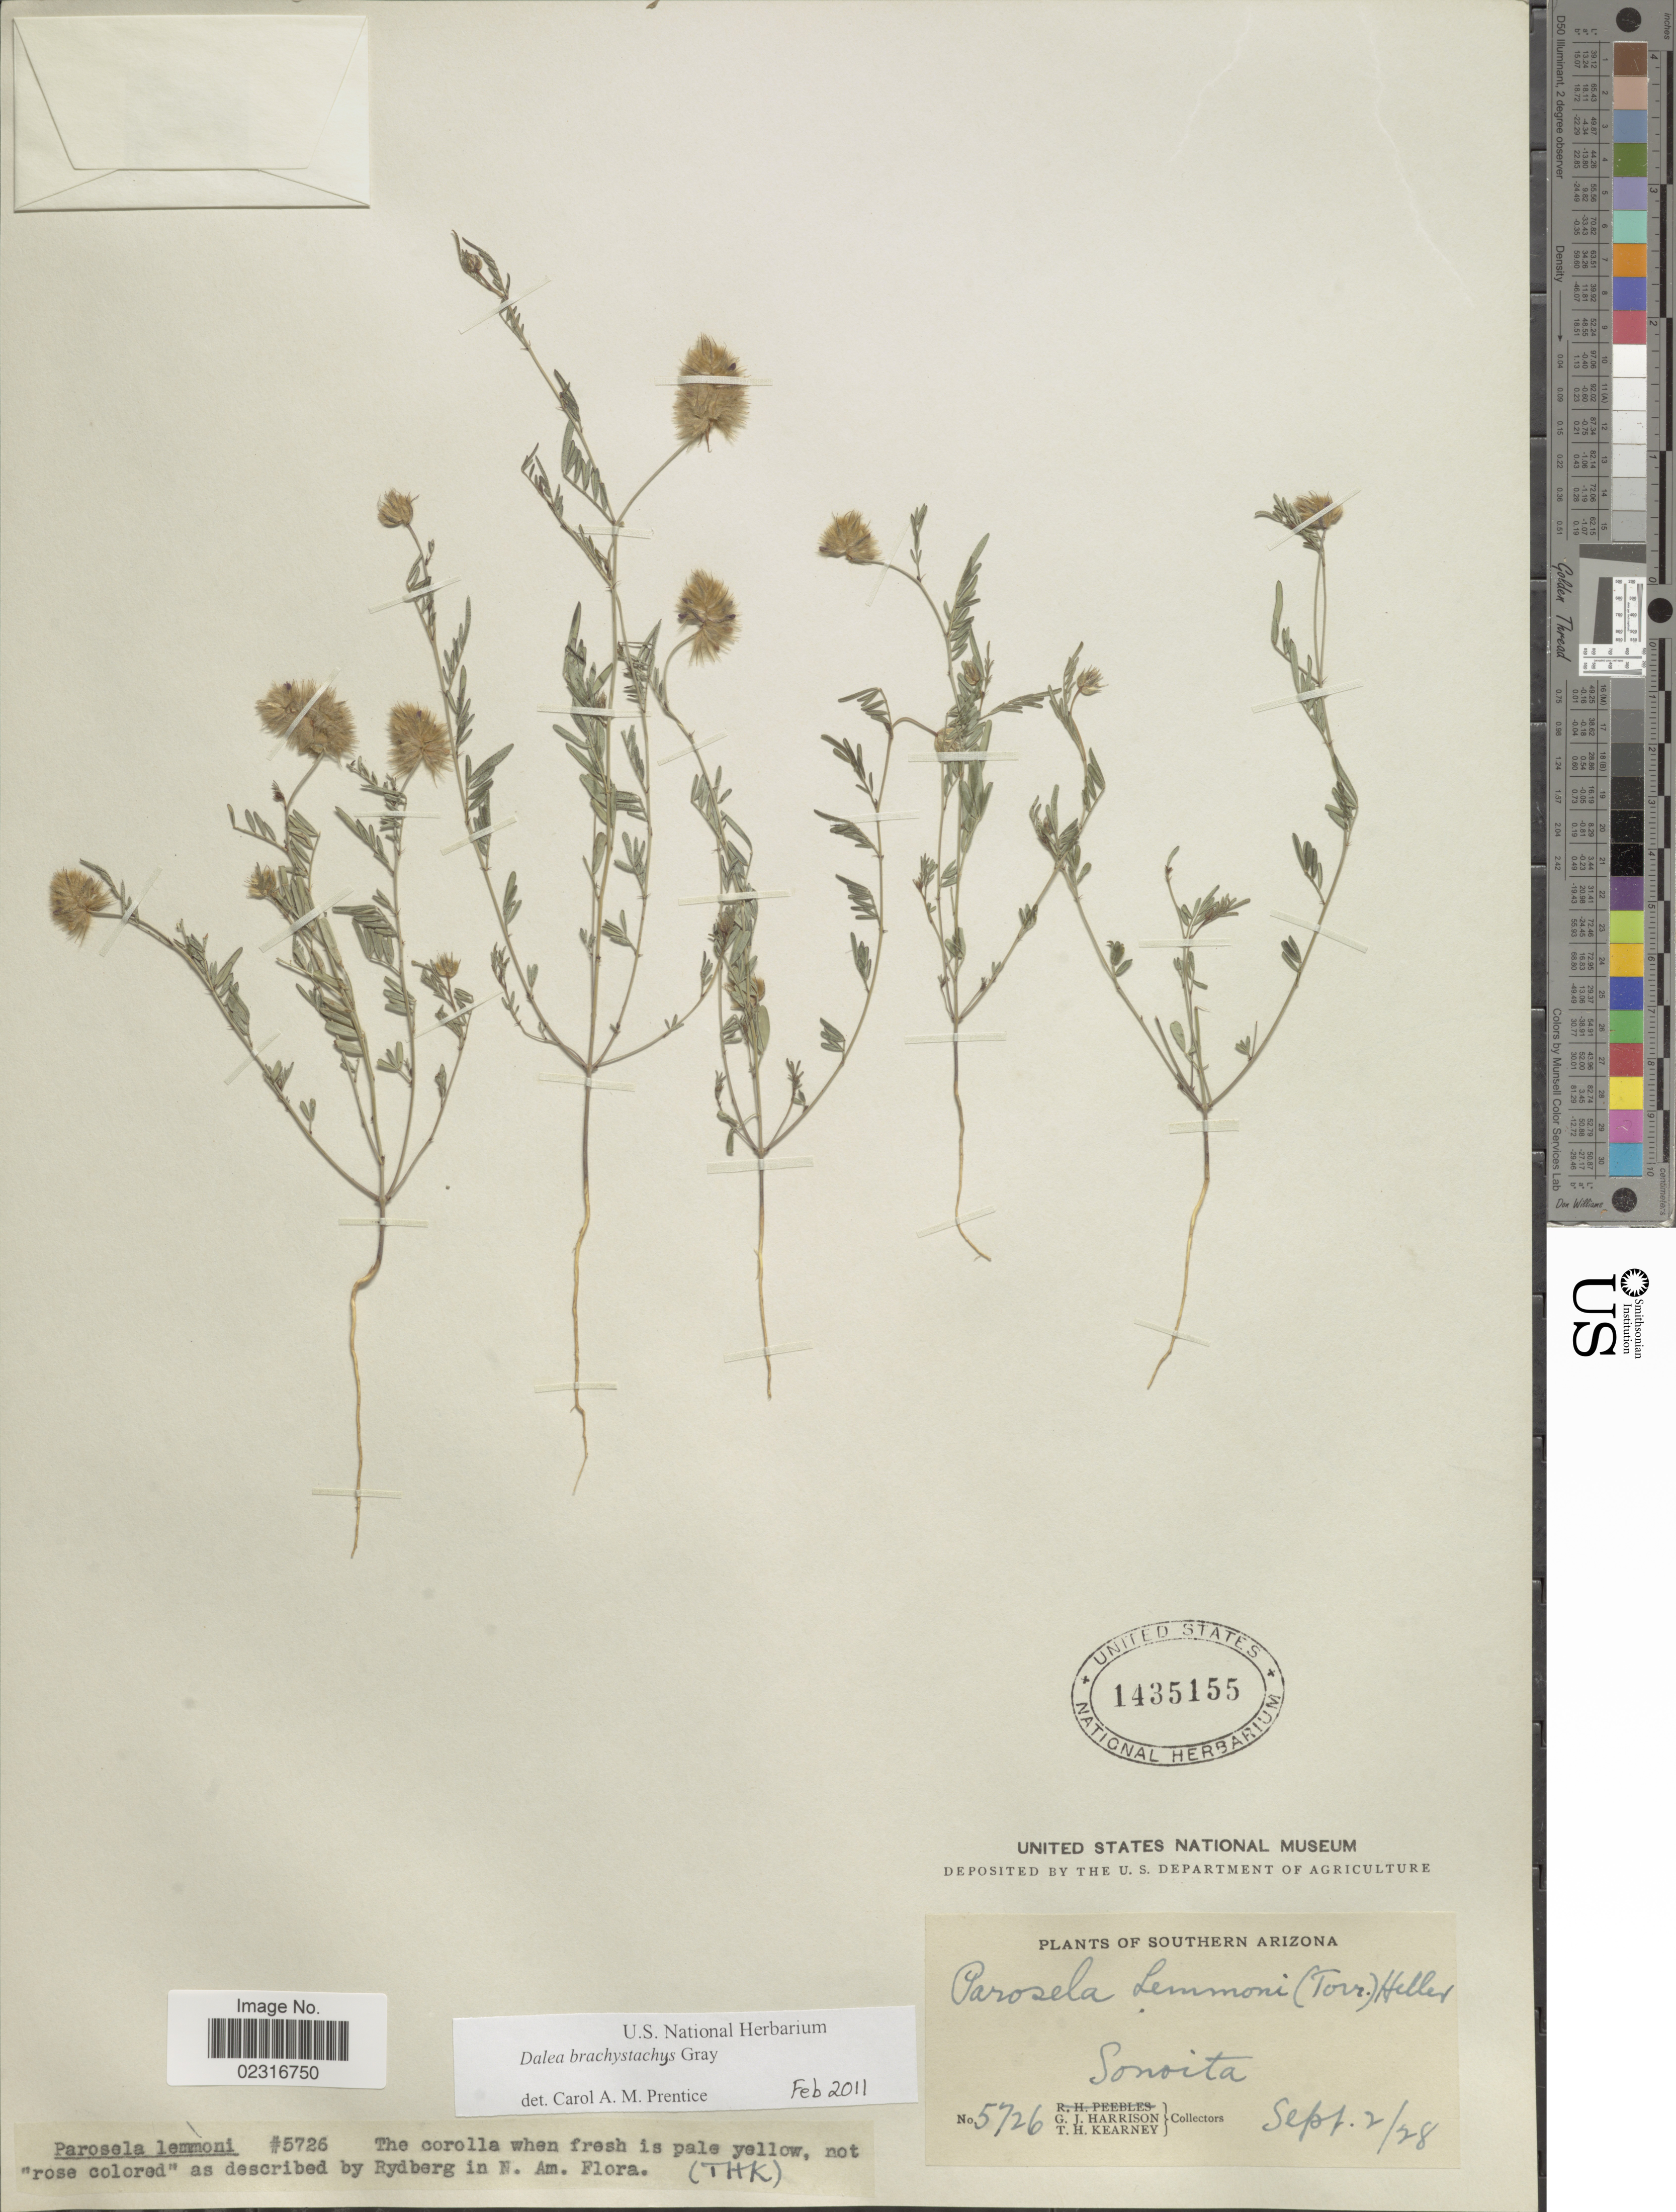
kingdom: Plantae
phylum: Tracheophyta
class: Magnoliopsida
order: Fabales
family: Fabaceae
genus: Dalea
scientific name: Dalea brachystachys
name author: A. Gray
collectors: G. J. Harrison & T. H. Kearney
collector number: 5726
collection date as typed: Transcribed d/m/y: 2/9/28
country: United States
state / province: Arizona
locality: Southern Arizona. Sonoita.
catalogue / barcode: US 1435155